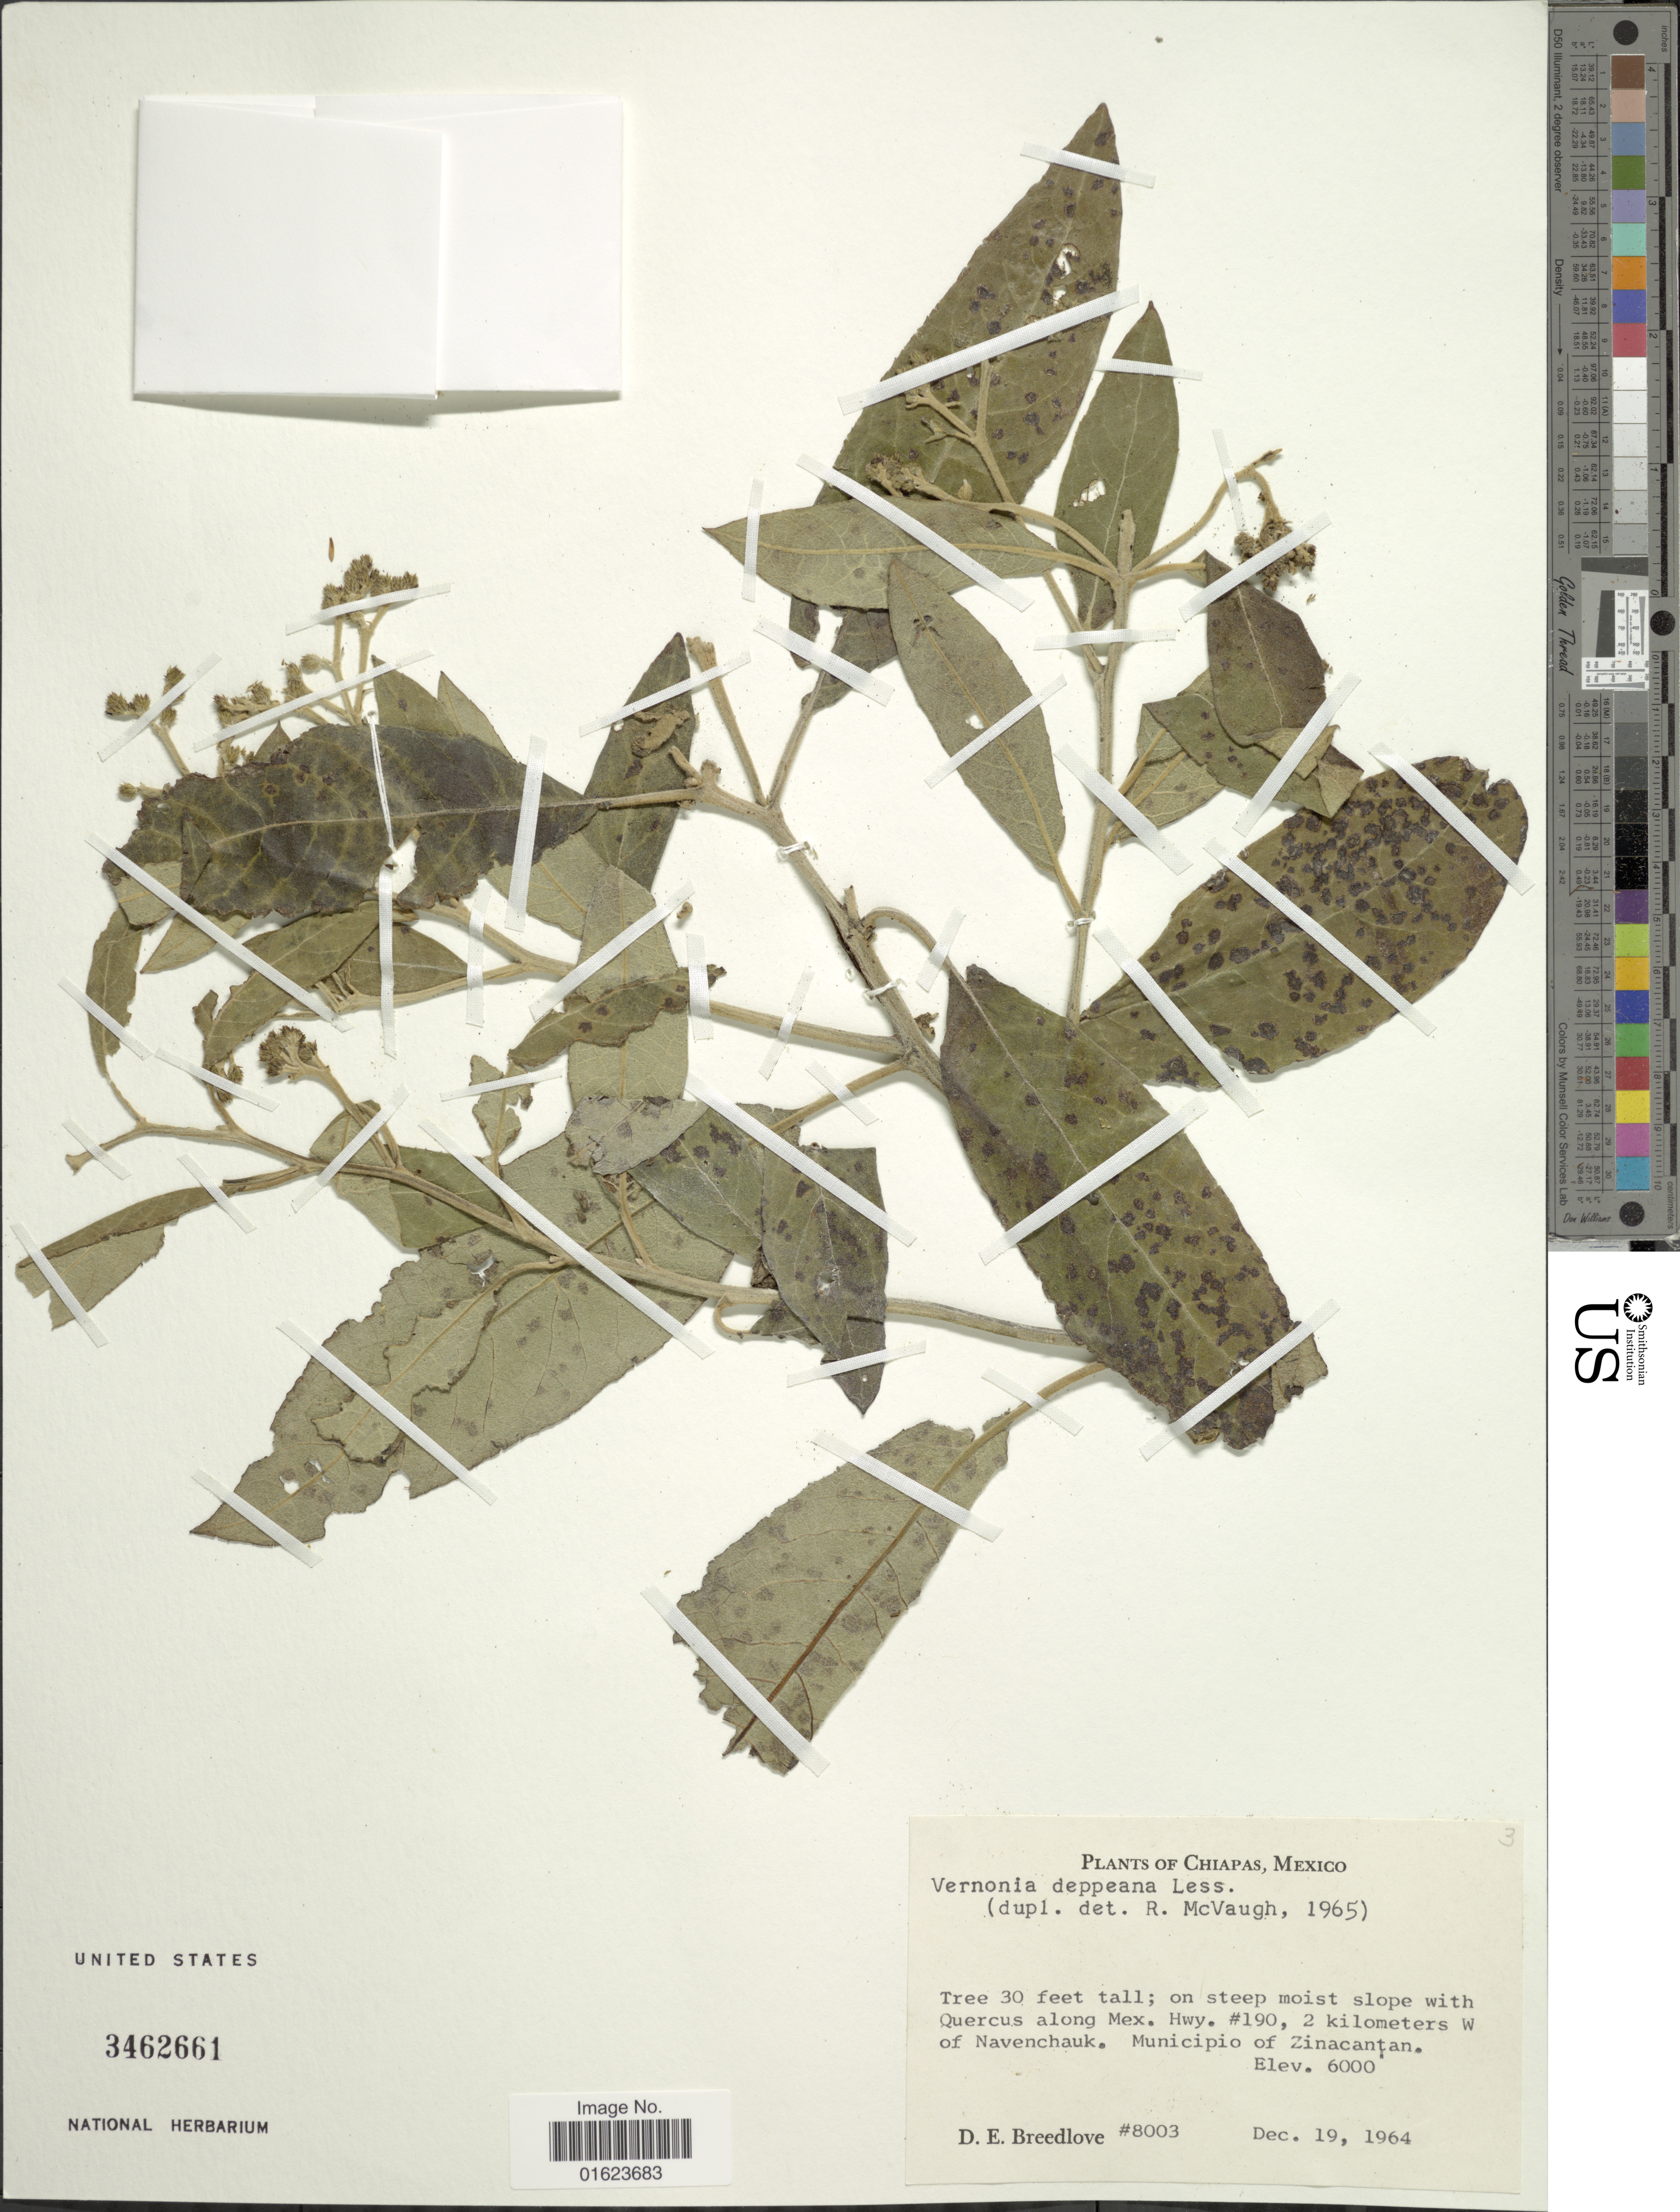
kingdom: Plantae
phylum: Tracheophyta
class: Magnoliopsida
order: Asterales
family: Asteraceae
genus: Vernonanthura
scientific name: Vernonanthura deppeana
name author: (Less.) H. Rob.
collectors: D. E. Breedlove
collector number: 8003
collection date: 1964-12-19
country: Mexico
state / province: Chiapas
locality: Chiapas, Mexico. Quercus along Mex. Hwy. #190, 2 kilometers W of Navenchauk. Municipio of Zinacantan.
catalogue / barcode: US 3462661